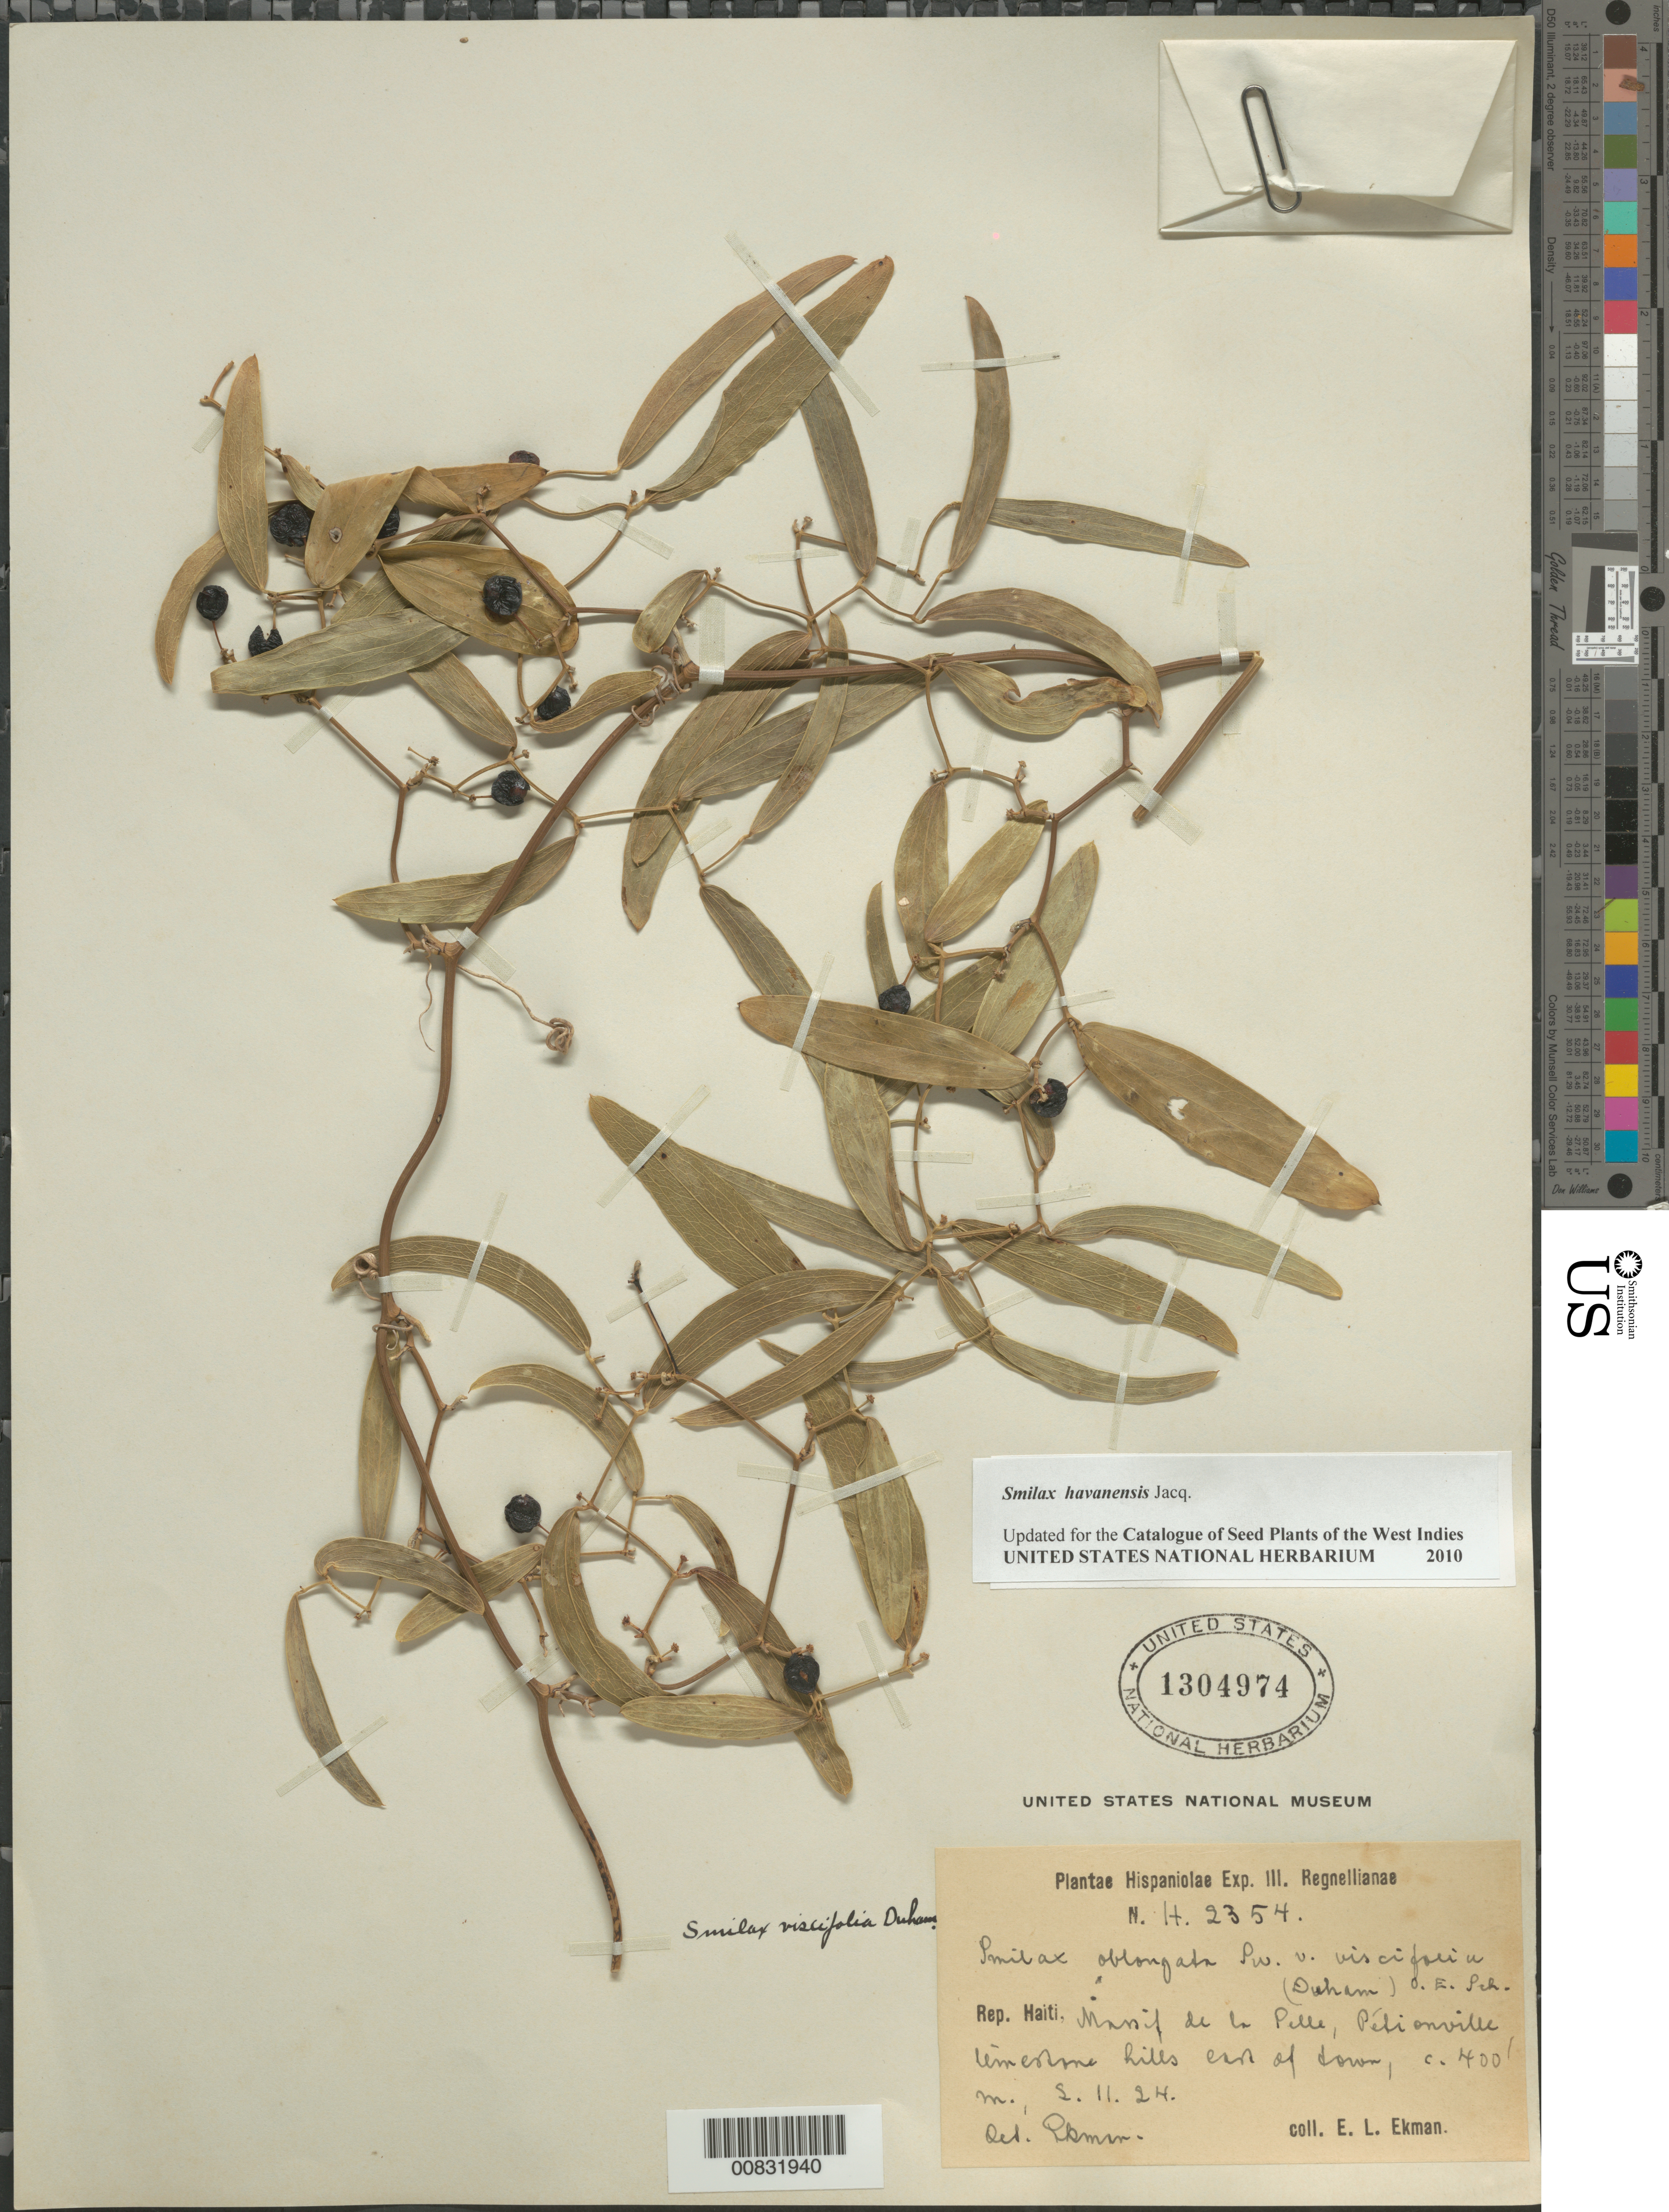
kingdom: Plantae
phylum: Tracheophyta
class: Liliopsida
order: Liliales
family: Smilacaceae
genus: Smilax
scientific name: Smilax havanensis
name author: Jacq.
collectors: E. L. Ekman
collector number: H 2354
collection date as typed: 02 Nov 1924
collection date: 1924-11-02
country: Haiti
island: Hispaniola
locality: Massif de la Selle, Pétionville, limestone hills east of town.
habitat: Limestone hills.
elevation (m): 400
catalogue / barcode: US 1304974